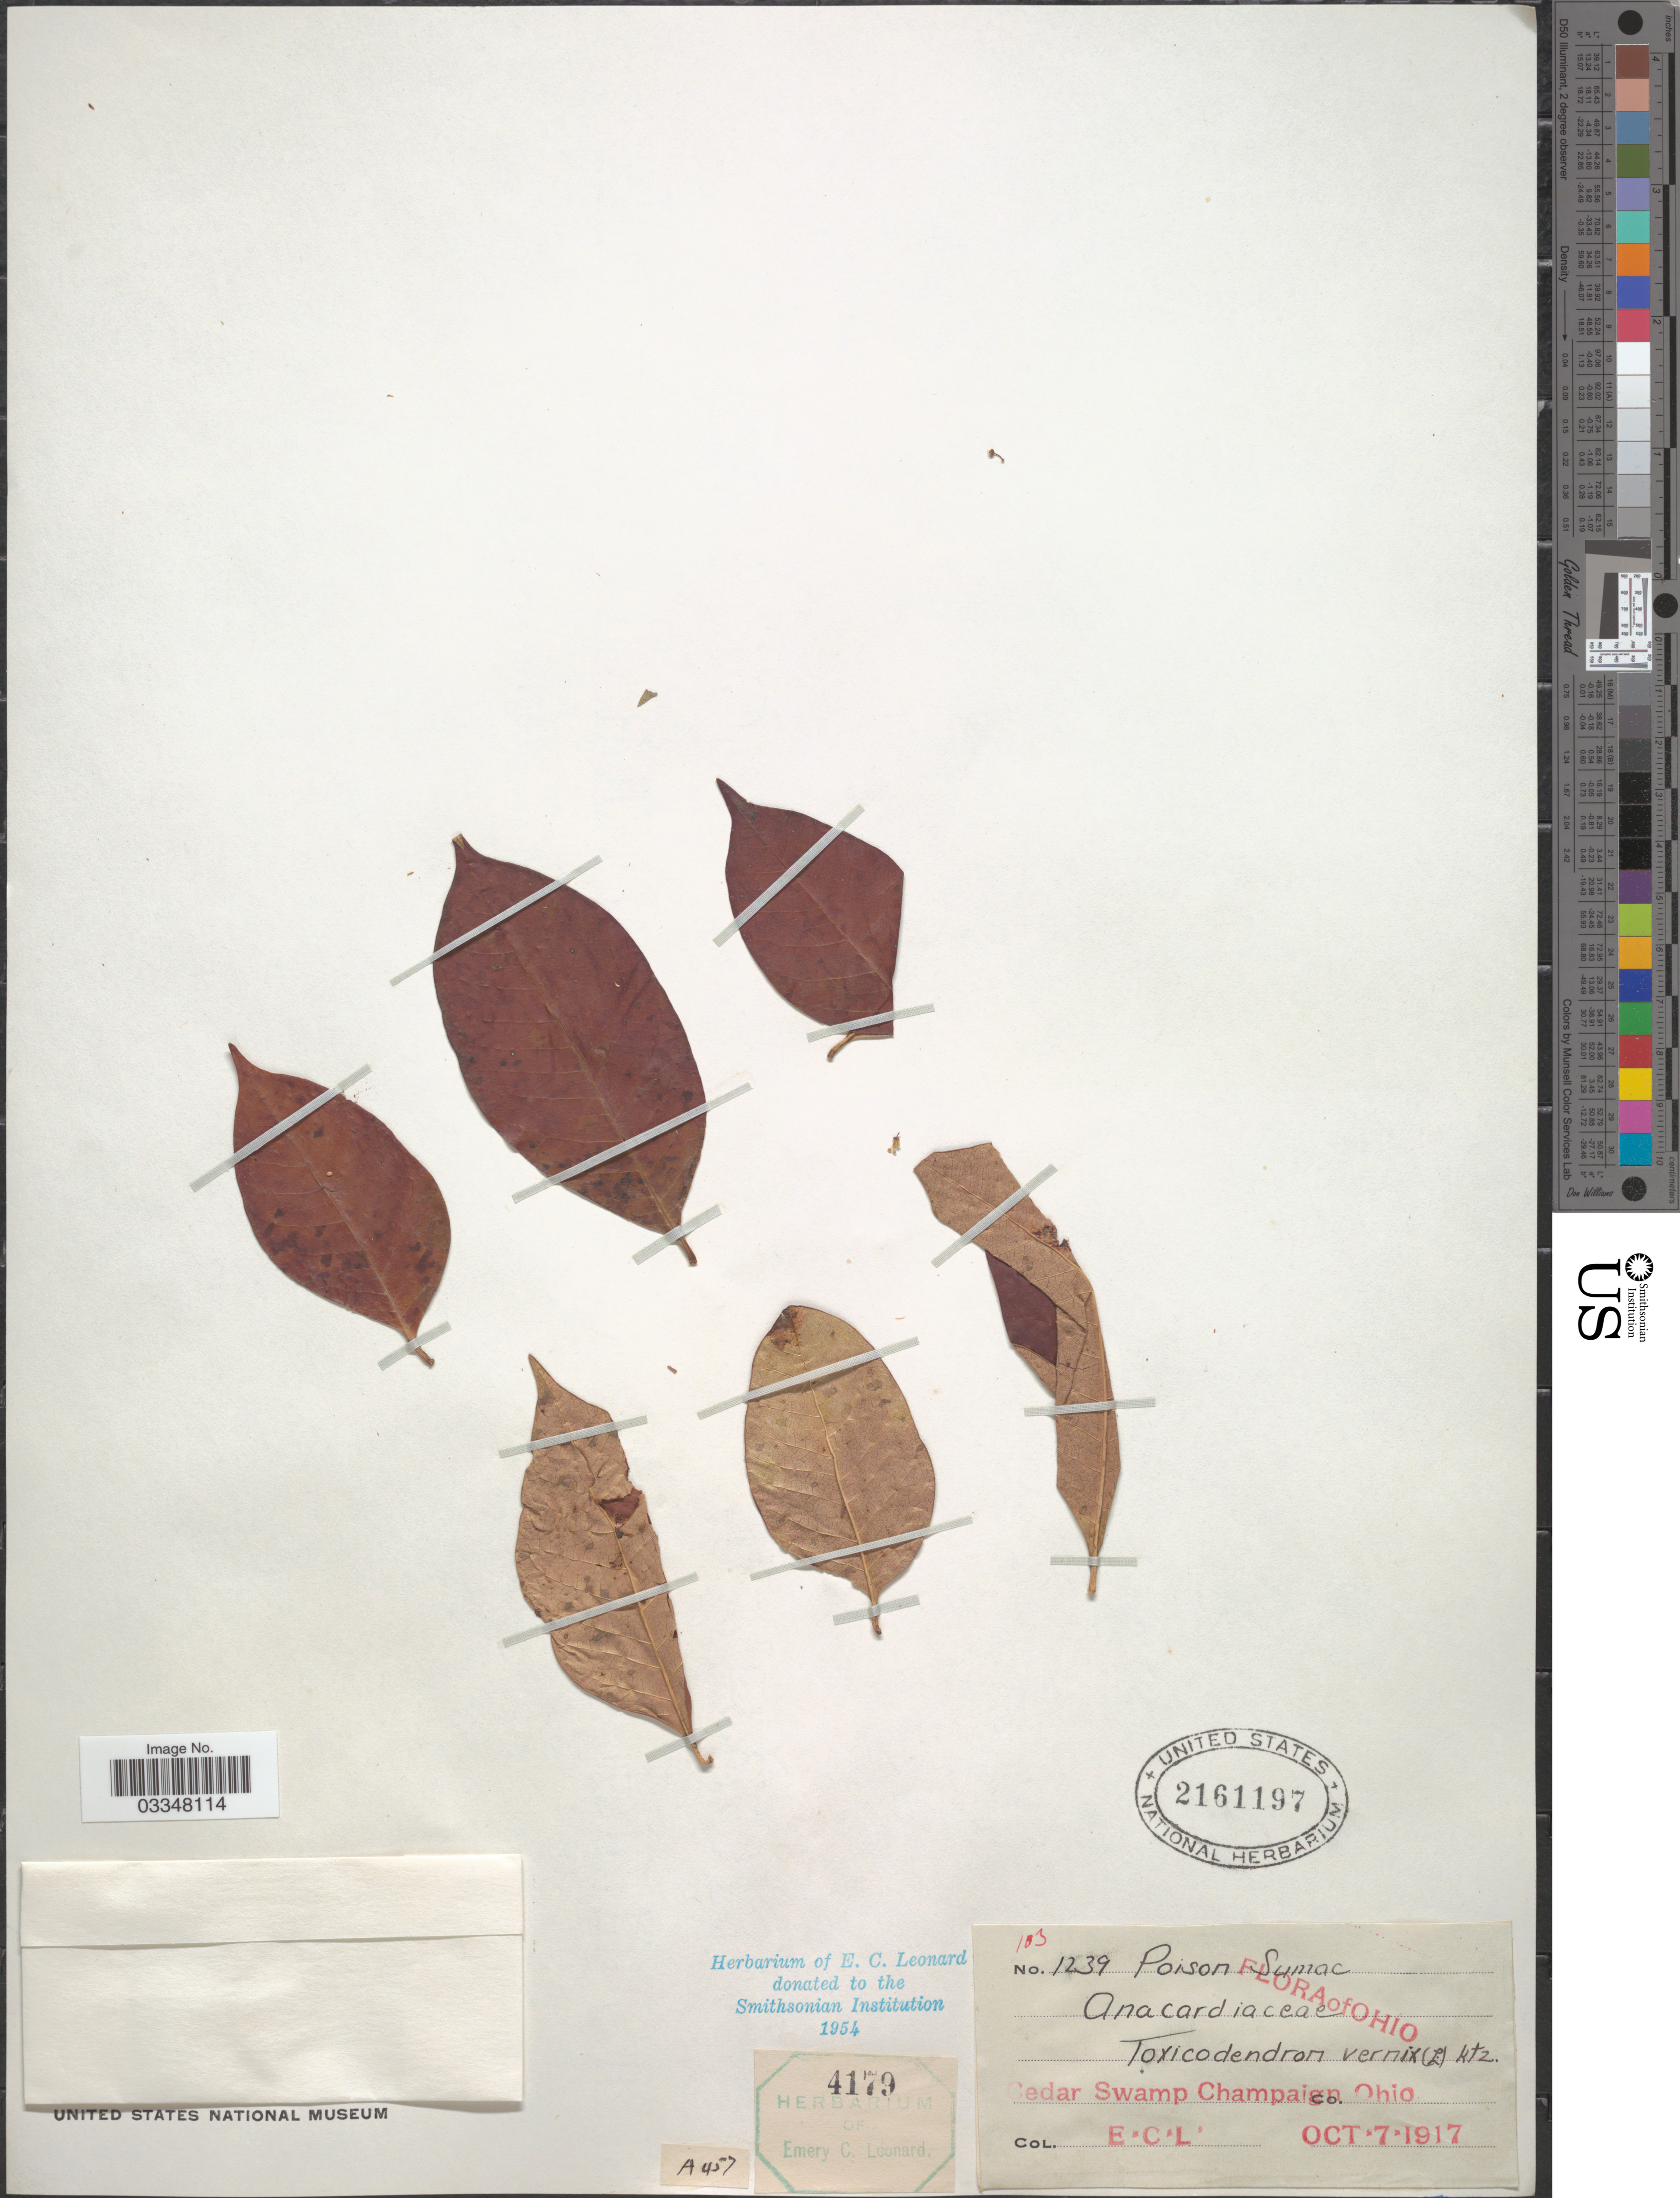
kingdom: Plantae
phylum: Tracheophyta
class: Magnoliopsida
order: Sapindales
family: Anacardiaceae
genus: Toxicodendron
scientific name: Toxicodendron vernix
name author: (L.) Kuntze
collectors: E. C. Leonard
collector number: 1239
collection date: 1917-10-07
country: United States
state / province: Ohio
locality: Cedar Swamp Champaign Co.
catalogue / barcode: US 2161197